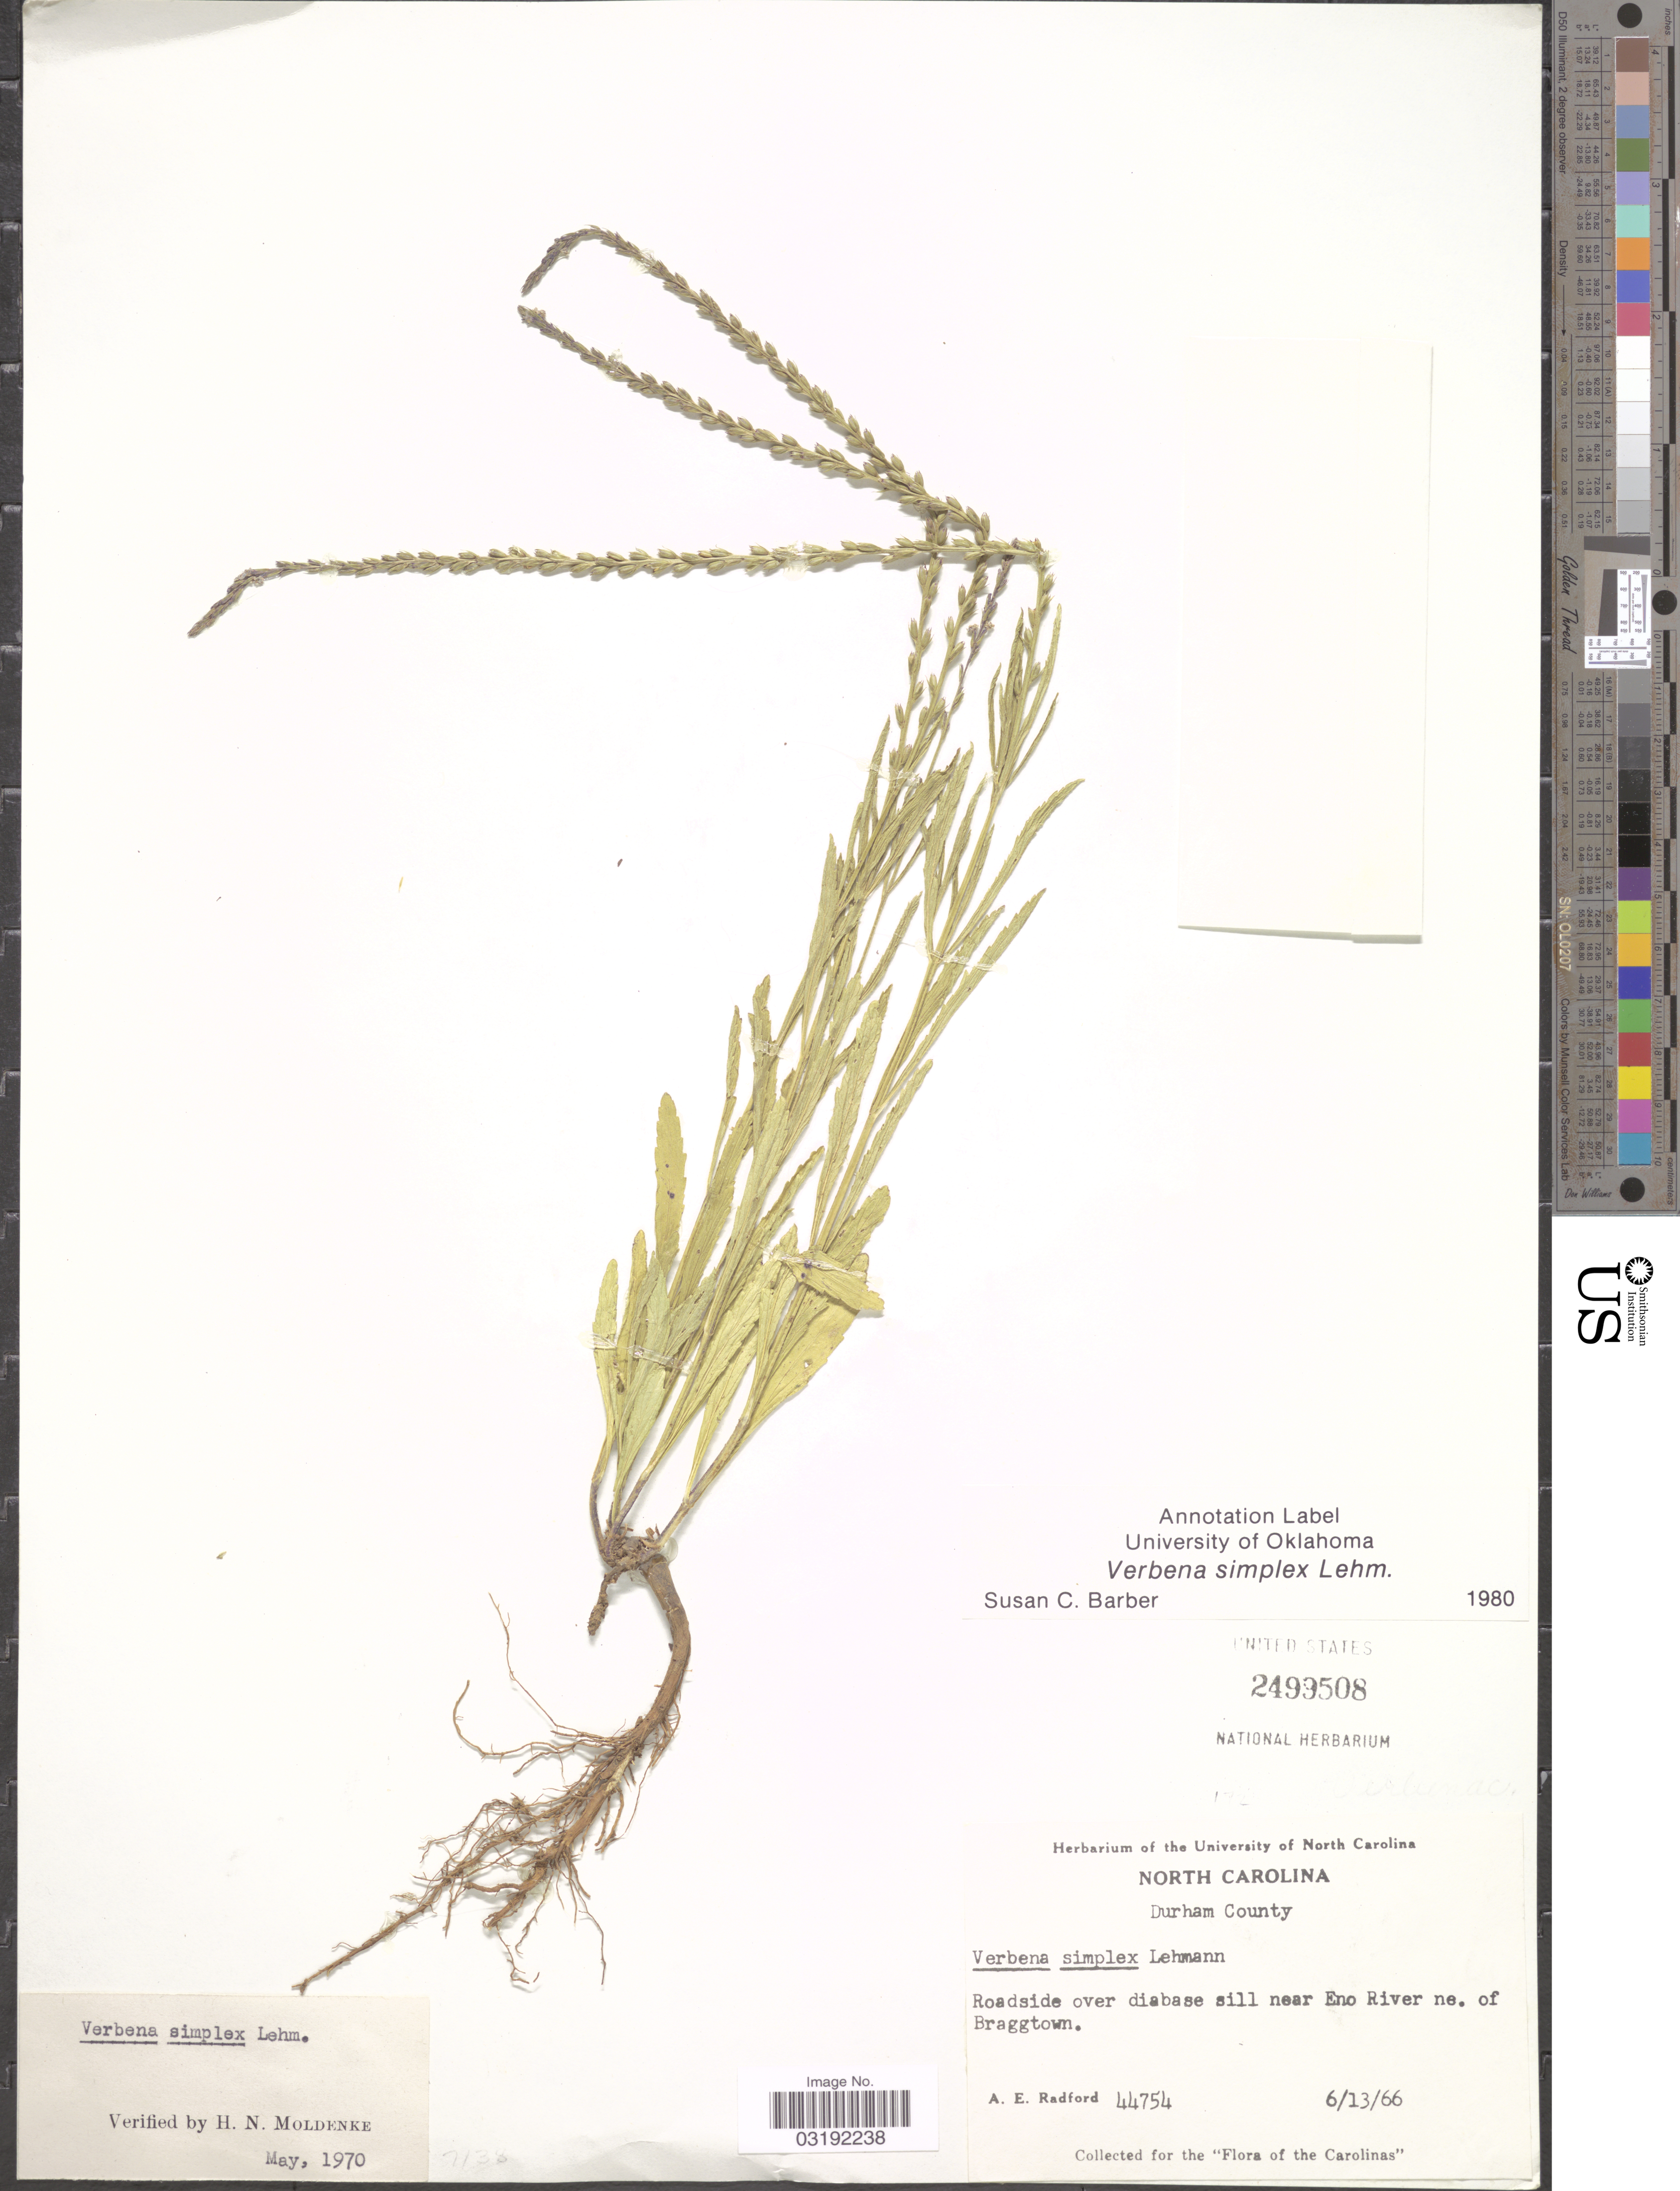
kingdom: Plantae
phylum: Tracheophyta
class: Magnoliopsida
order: Lamiales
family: Verbenaceae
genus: Verbena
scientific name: Verbena simplex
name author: F. Lehm.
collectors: A. E. Radford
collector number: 44754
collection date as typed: Transcribed d/m/y: 13/6/66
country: United States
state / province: North Carolina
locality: Durham County. Roadside over diabase sill near Eno River ne. of Braggtown.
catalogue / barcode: US 2499508